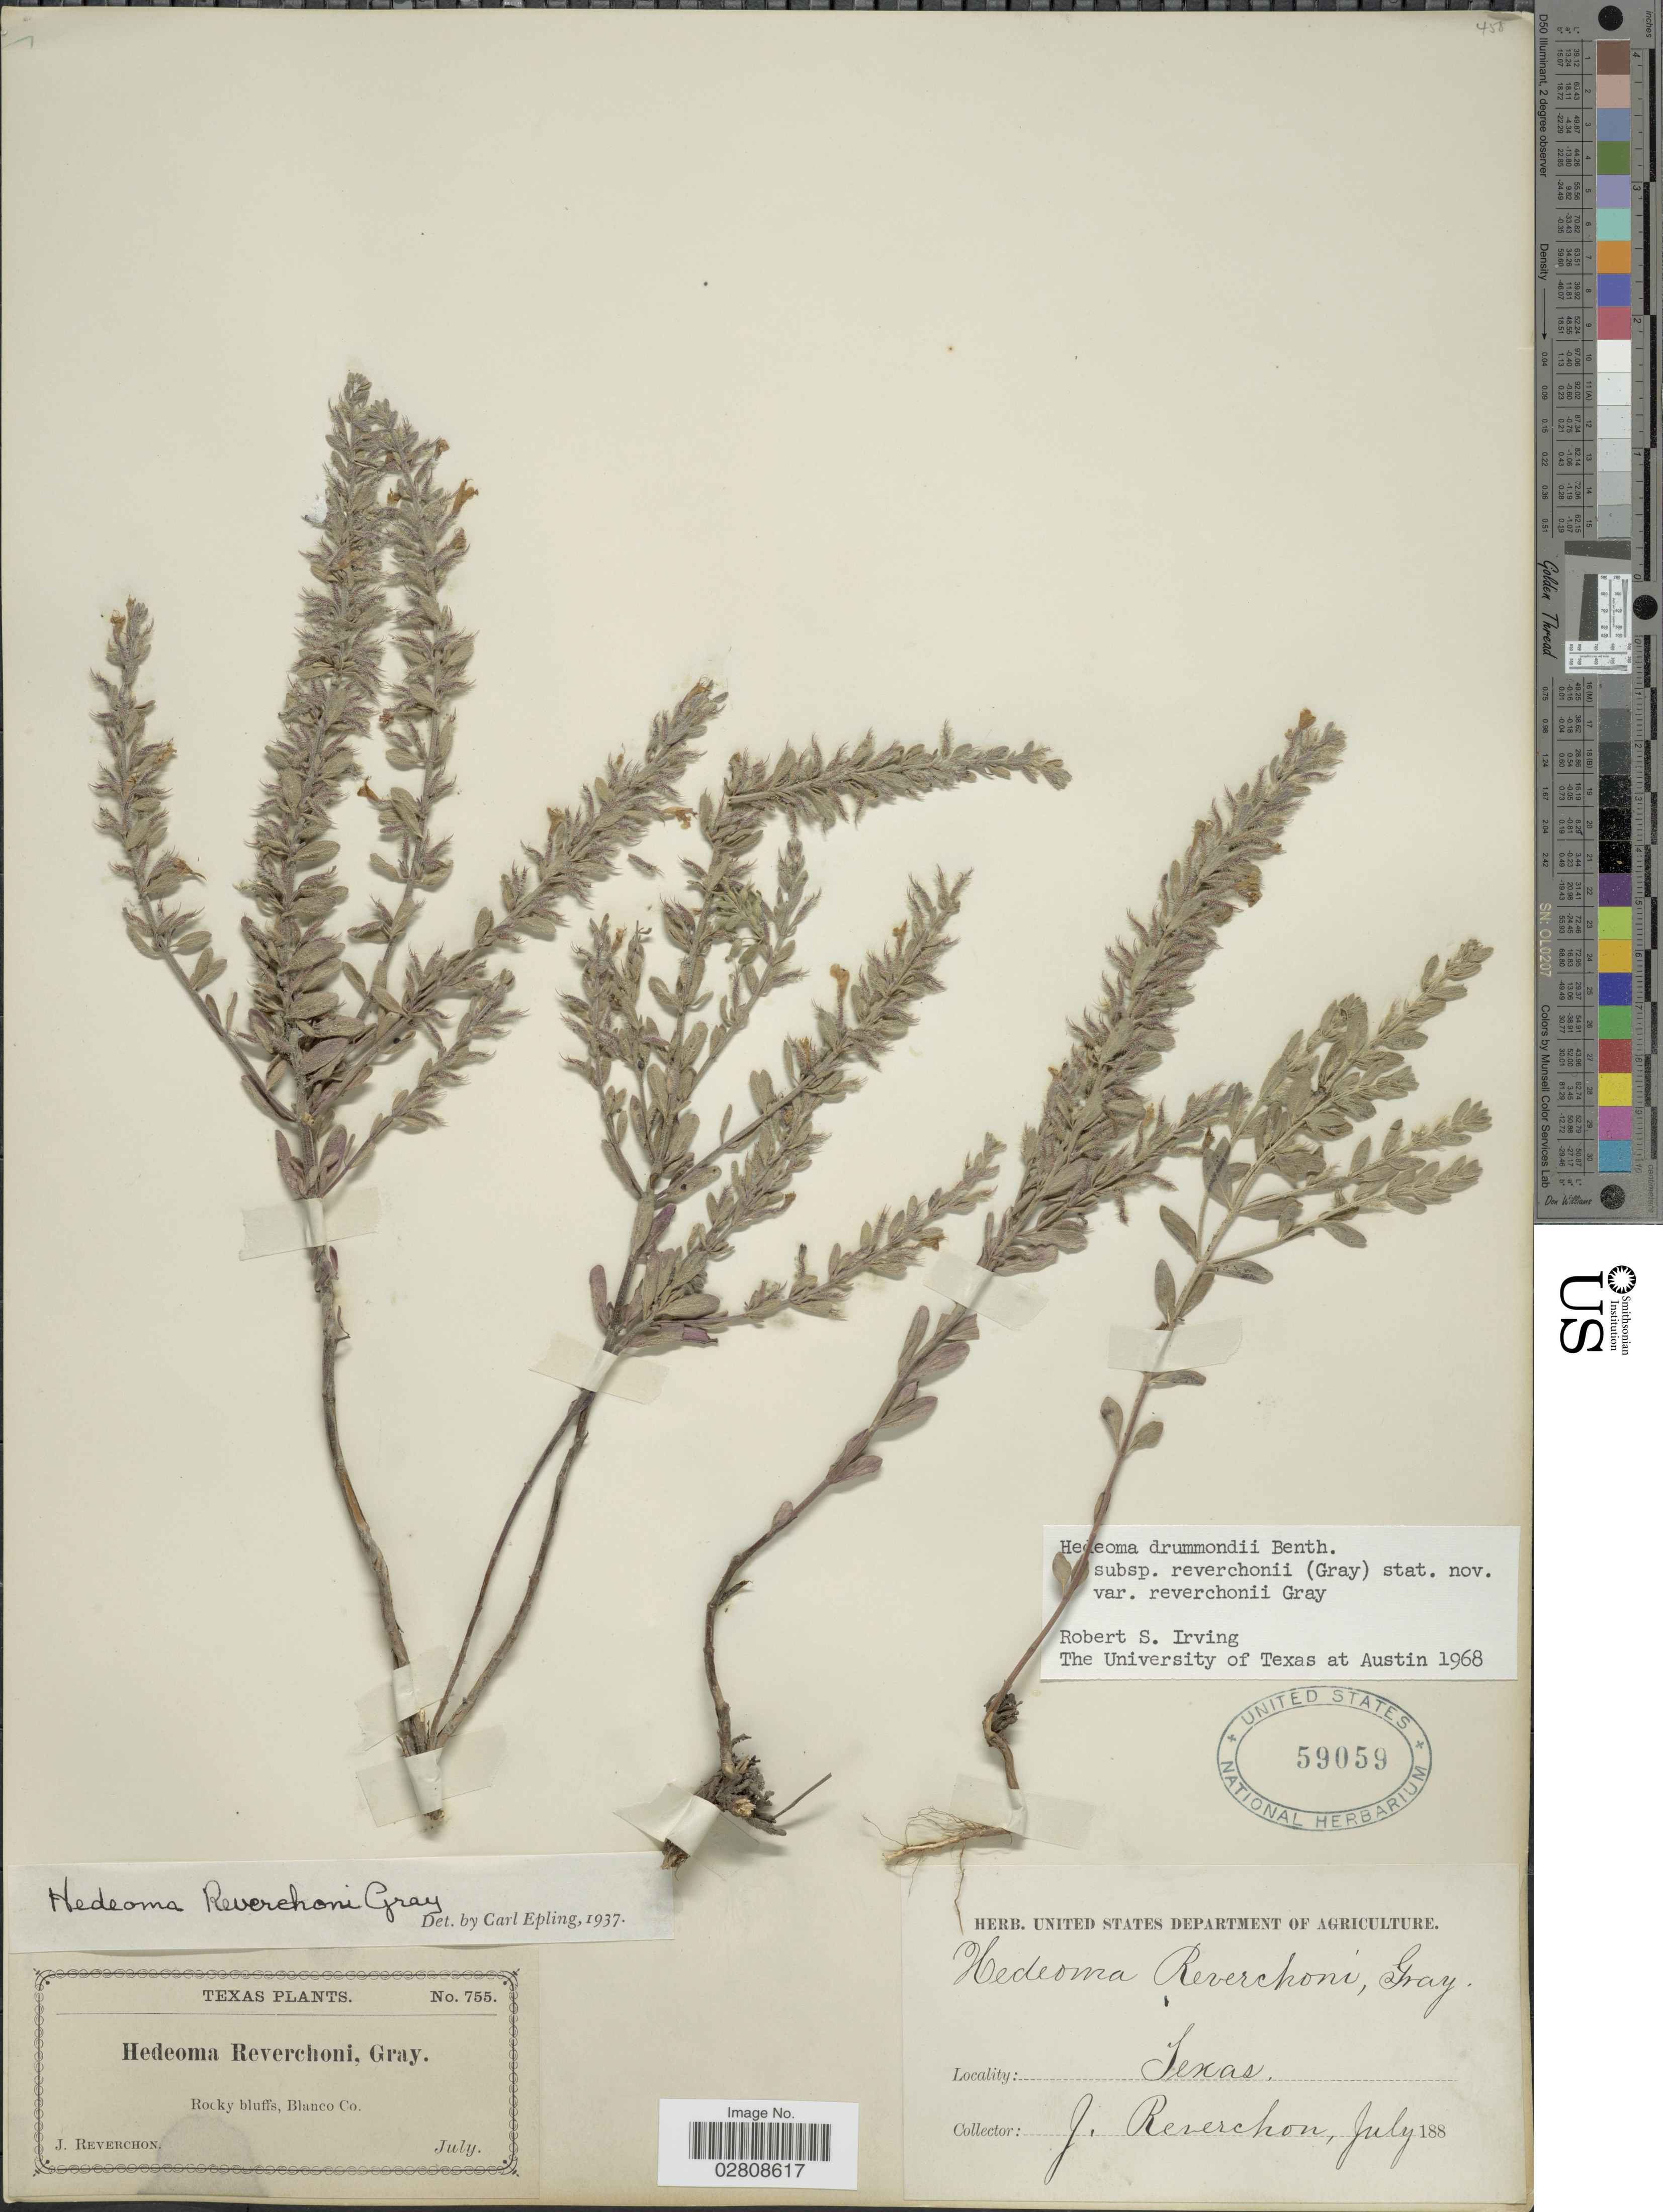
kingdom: Plantae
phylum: Tracheophyta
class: Magnoliopsida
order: Lamiales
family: Lamiaceae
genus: Hedeoma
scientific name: Hedeoma drummondii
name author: Benth.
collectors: J. Reverchon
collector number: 755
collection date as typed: July 188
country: United States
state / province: Texas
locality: Rocky bluffs, Blanco Co.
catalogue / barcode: US 59059